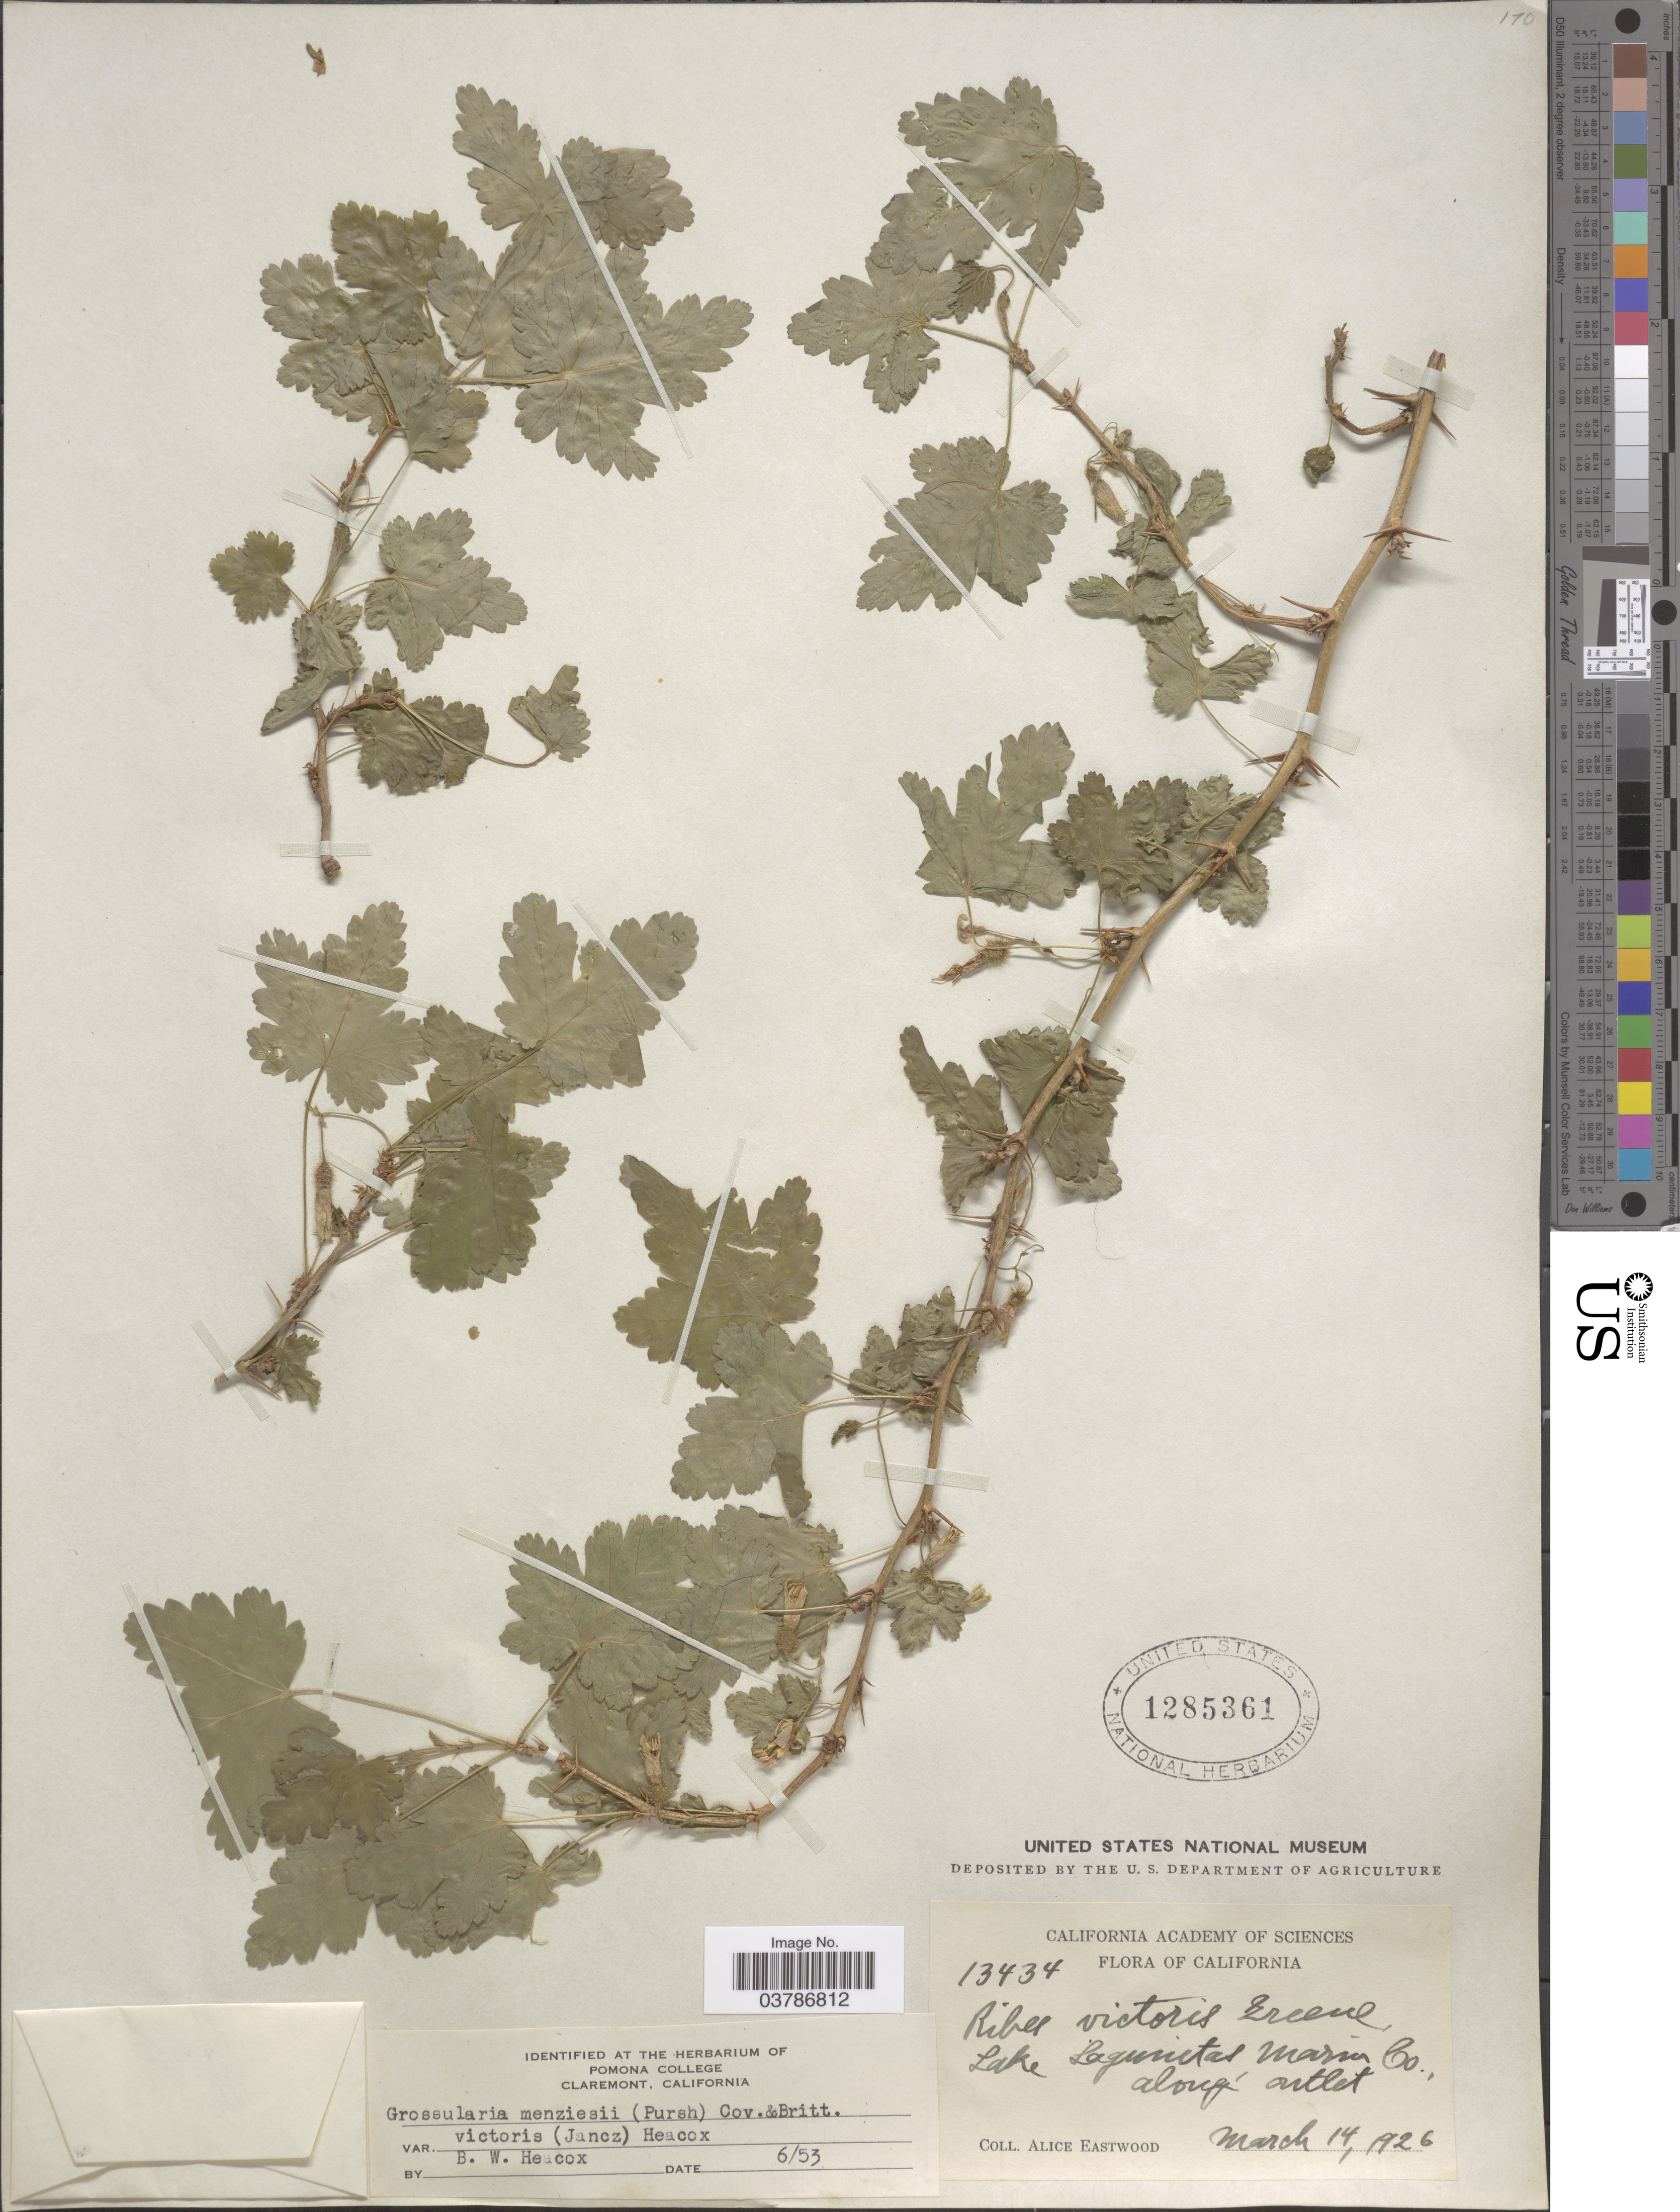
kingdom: Plantae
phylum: Tracheophyta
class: Magnoliopsida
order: Saxifragales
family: Grossulariaceae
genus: Ribes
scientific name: Ribes victoris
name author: Greene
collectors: A. Eastwood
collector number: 13434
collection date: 1926-03-14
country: United States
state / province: California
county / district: Marin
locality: Lake Lagunitas Marin Co., along outlet.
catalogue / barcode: US 1285361